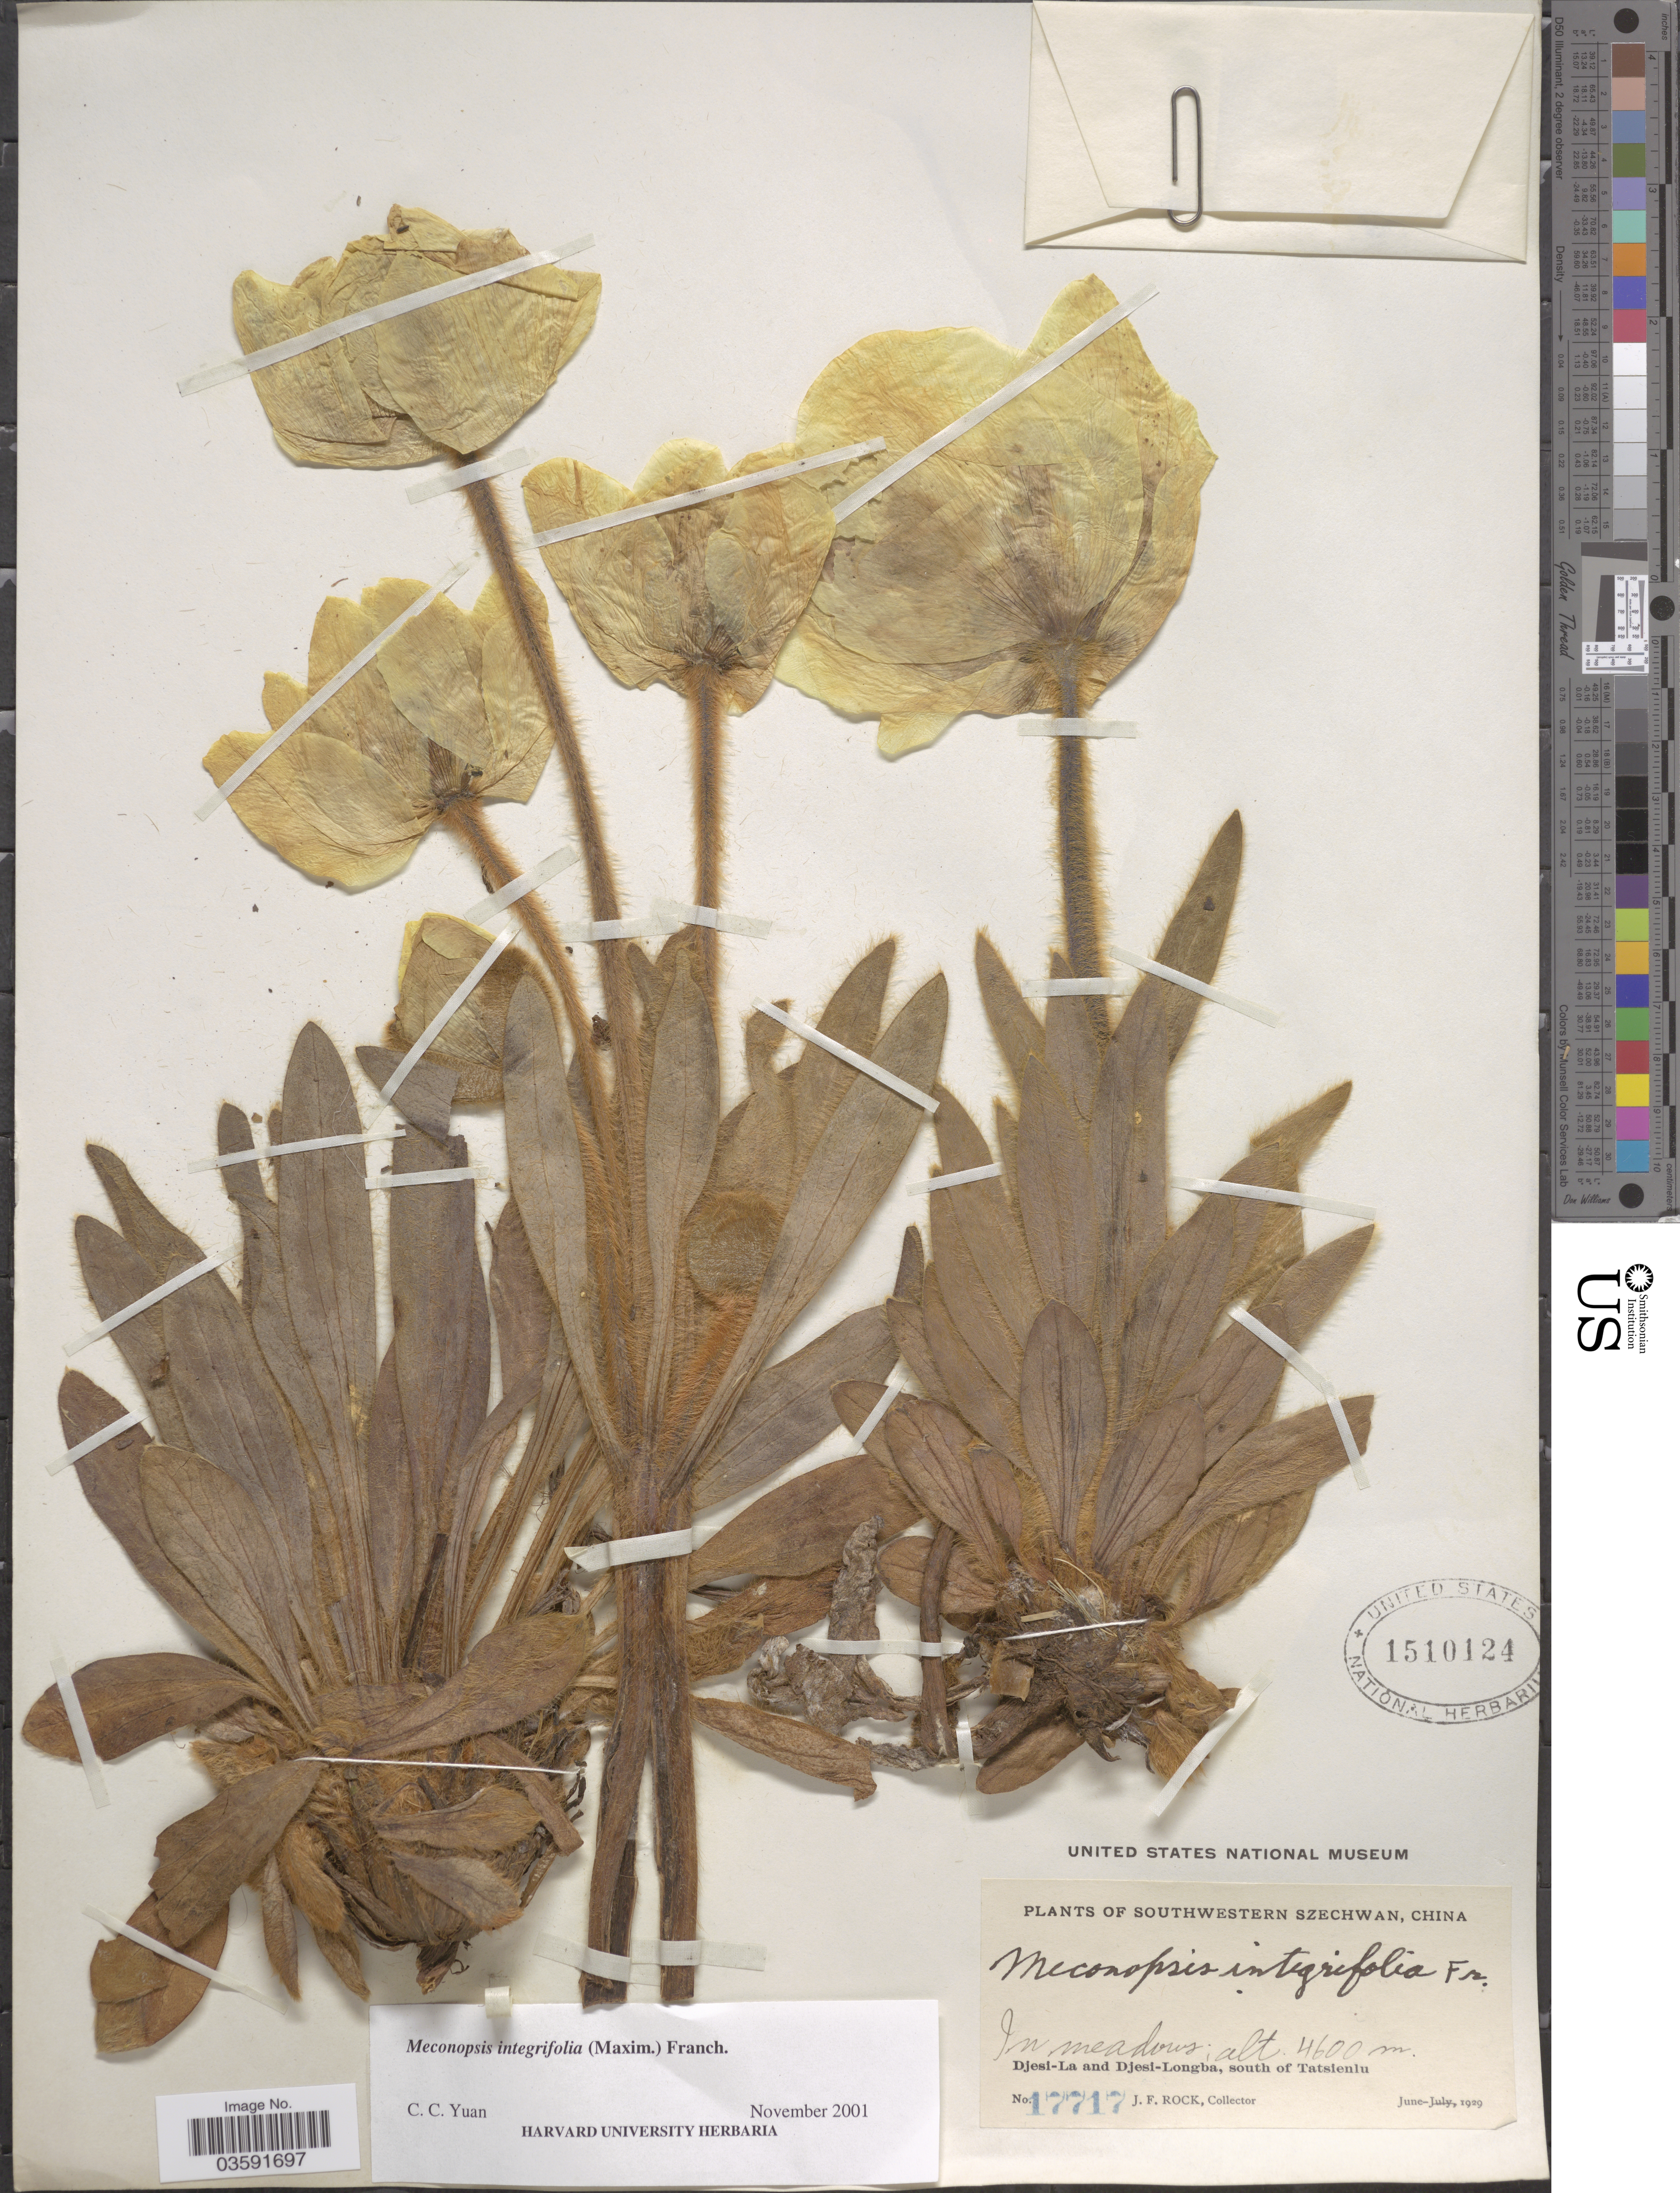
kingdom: Plantae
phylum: Tracheophyta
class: Magnoliopsida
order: Ranunculales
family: Papaveraceae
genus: Meconopsis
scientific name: Meconopsis integrifolia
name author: (Maxim.) Franch.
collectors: J. Rock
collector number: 17717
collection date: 1929-06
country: China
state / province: Sichuan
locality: Southwestern Szechwan. Djesi-La and djesi-Longba, south of Tatsienlu.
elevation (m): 4600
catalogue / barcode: US 1510124